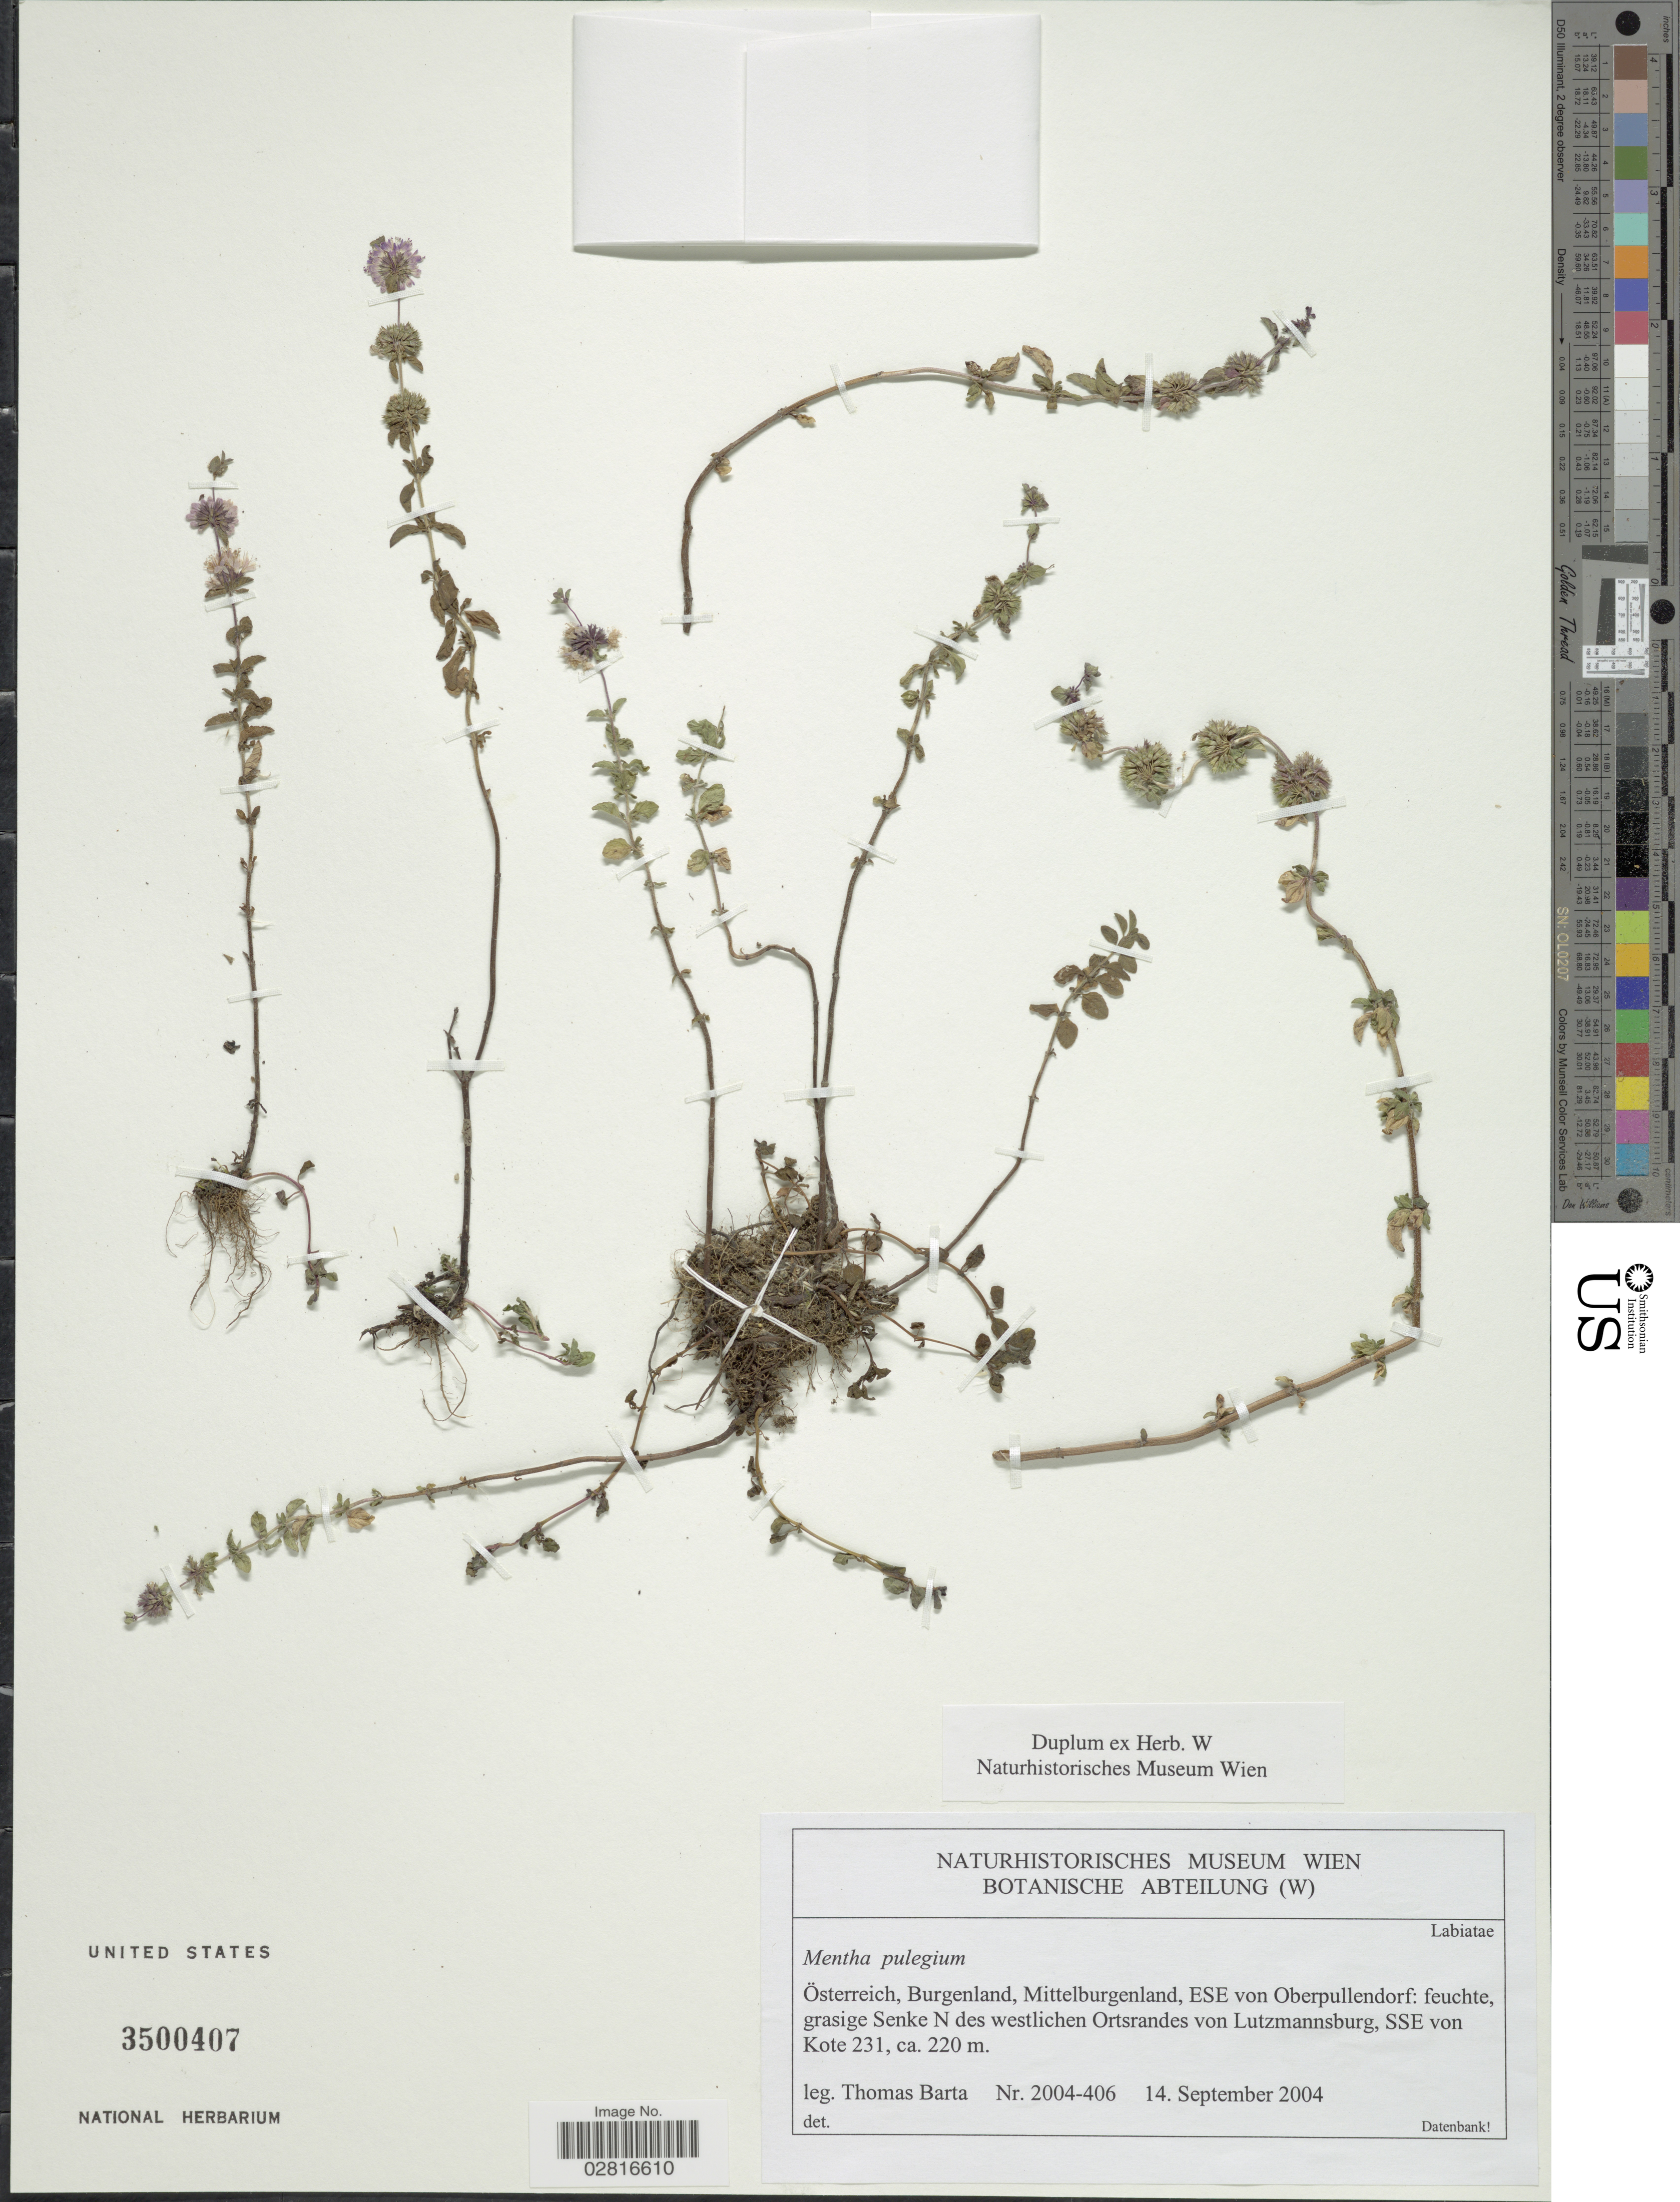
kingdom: Plantae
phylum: Tracheophyta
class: Magnoliopsida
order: Lamiales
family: Lamiaceae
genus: Mentha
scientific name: Mentha pulegium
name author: L.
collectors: T. Barta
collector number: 2004-406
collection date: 2004-09-14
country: Austria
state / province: Burgenland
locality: Österreich, Mittelburgenland, ESE von Oberpullendorf: feuchte, grasige Senke N des westlichen Ortsrandes von Lutzmannsburg, SSE von Kote 231.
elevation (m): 220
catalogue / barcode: US 3500407